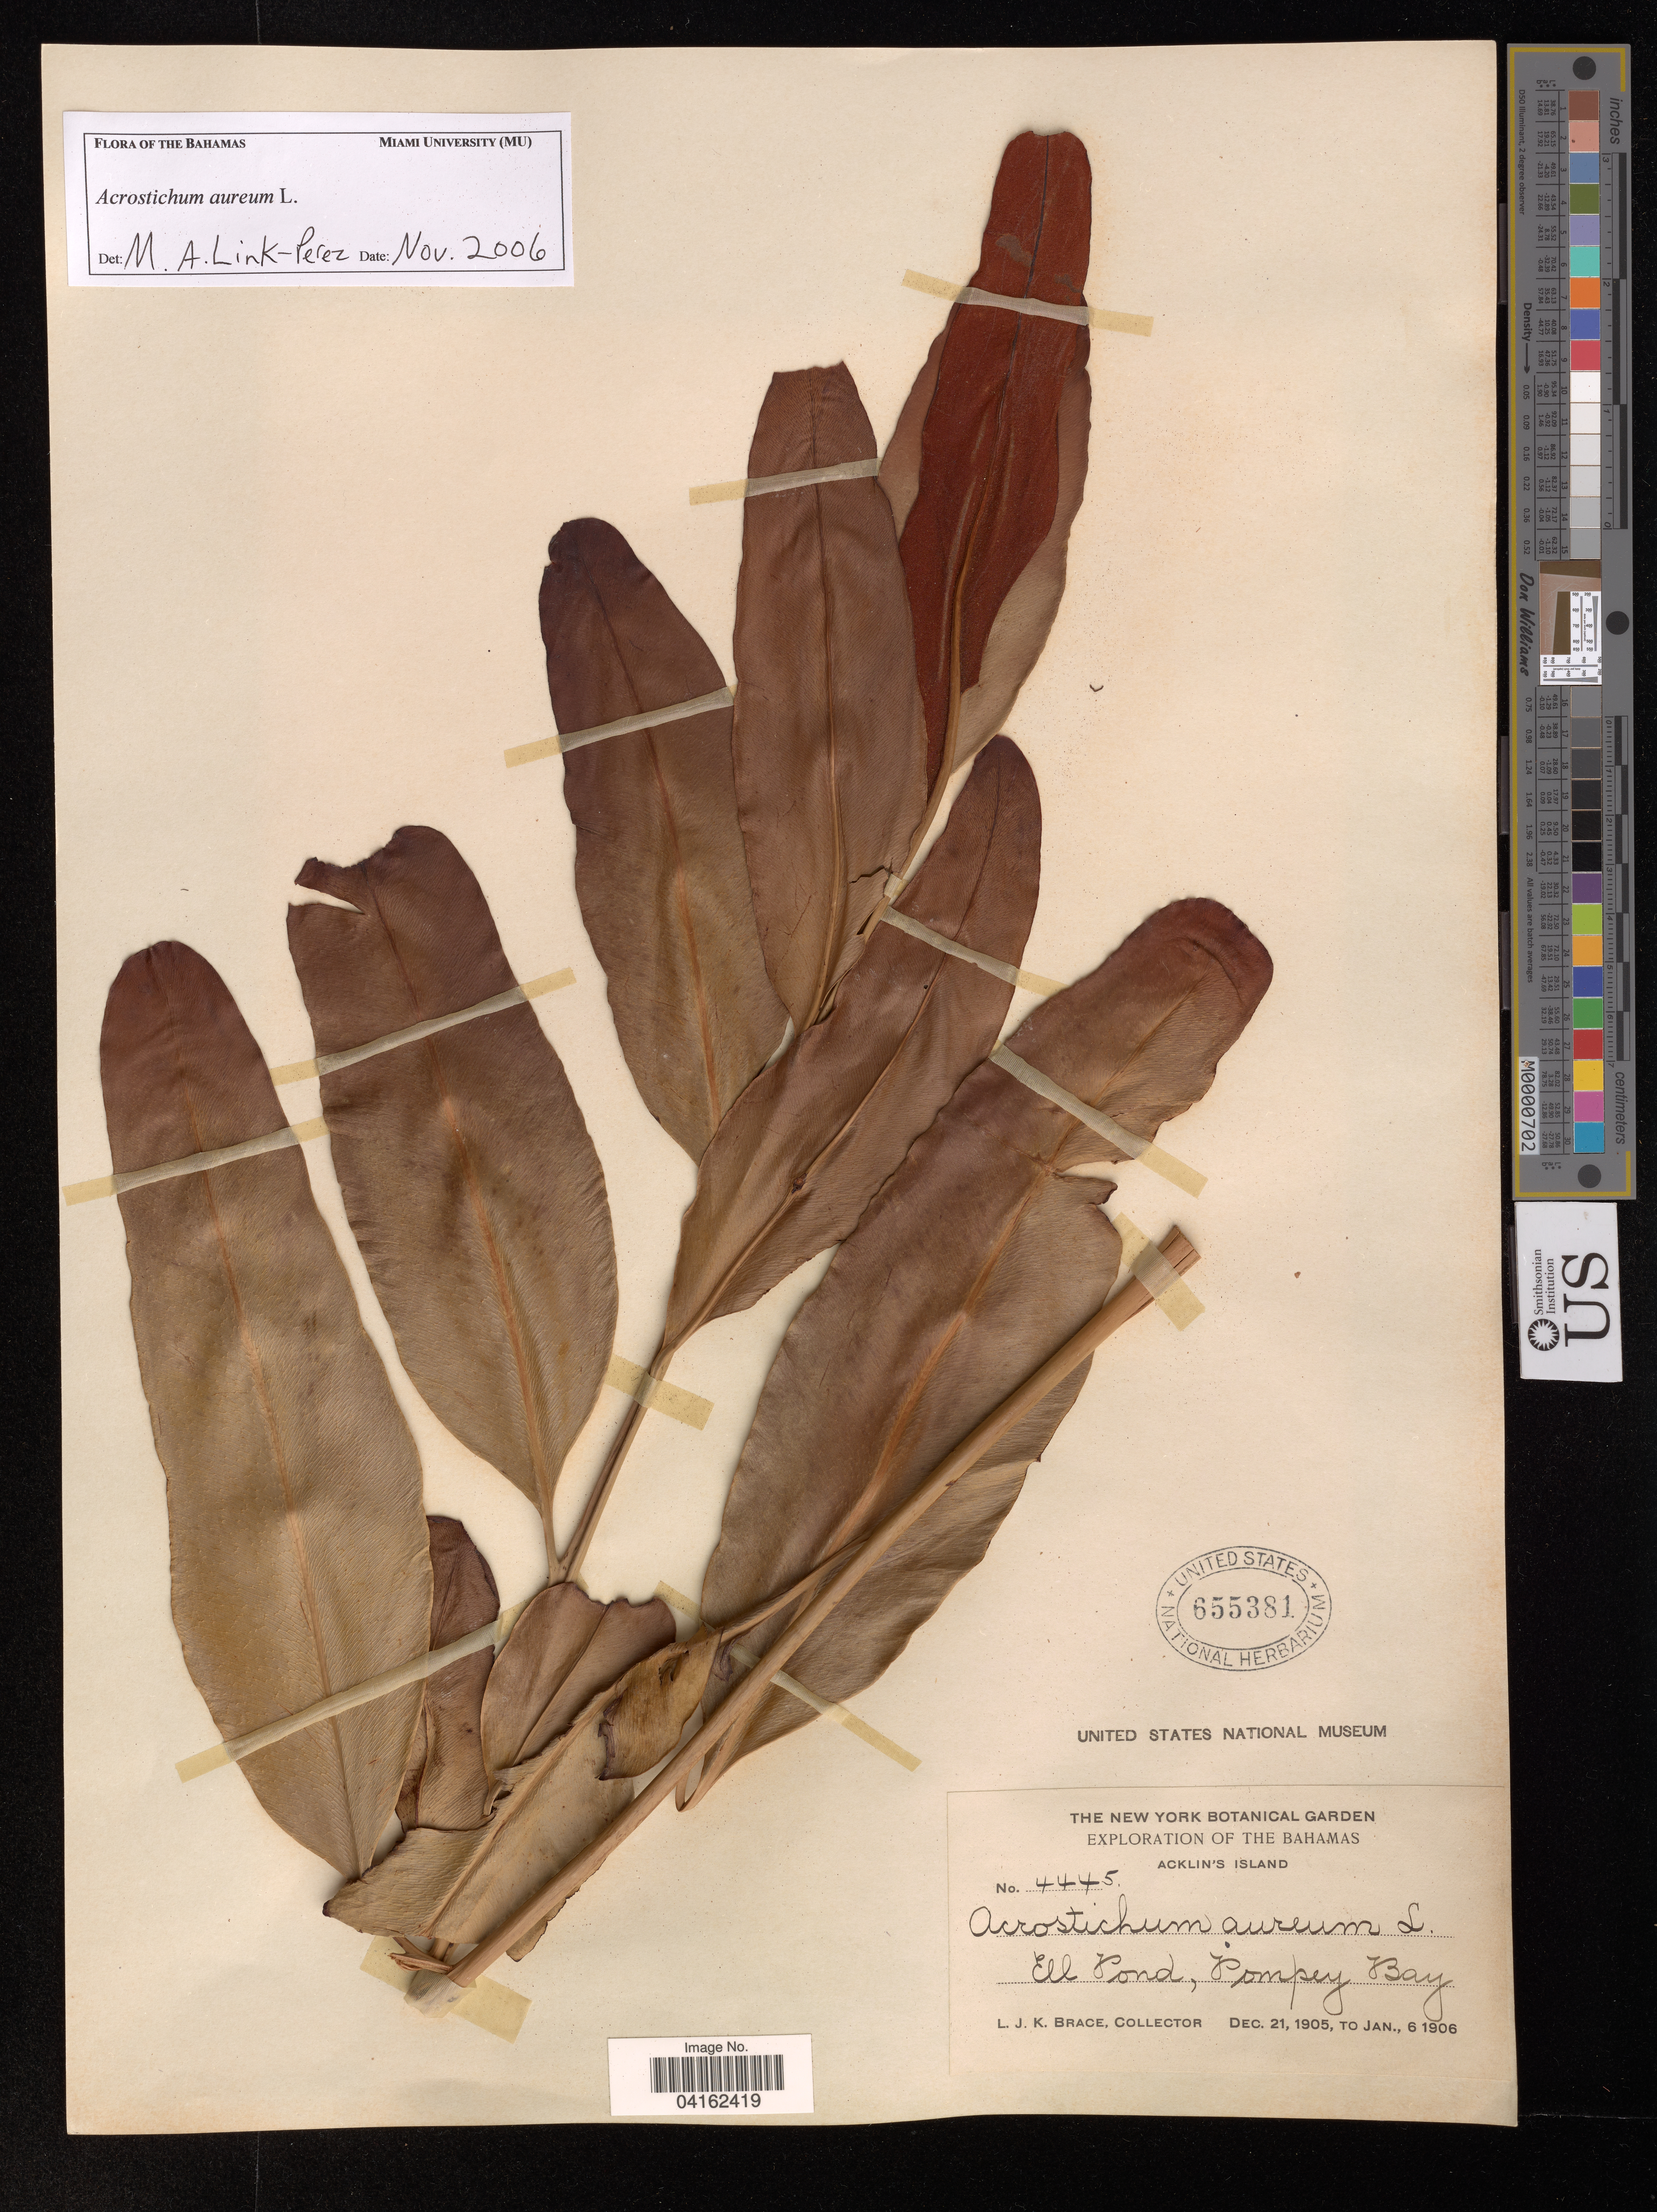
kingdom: Plantae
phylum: Tracheophyta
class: Polypodiopsida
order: Polypodiales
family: Pteridaceae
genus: Acrostichum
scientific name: Acrostichum aureum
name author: L.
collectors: L. J. K. Brace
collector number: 4445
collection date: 1905-12-21/1906-01-06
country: Bahamas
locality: Exploration of the Bahamas. Acklin's Island. Ell Pond, Pompey Bay.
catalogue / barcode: US 655381